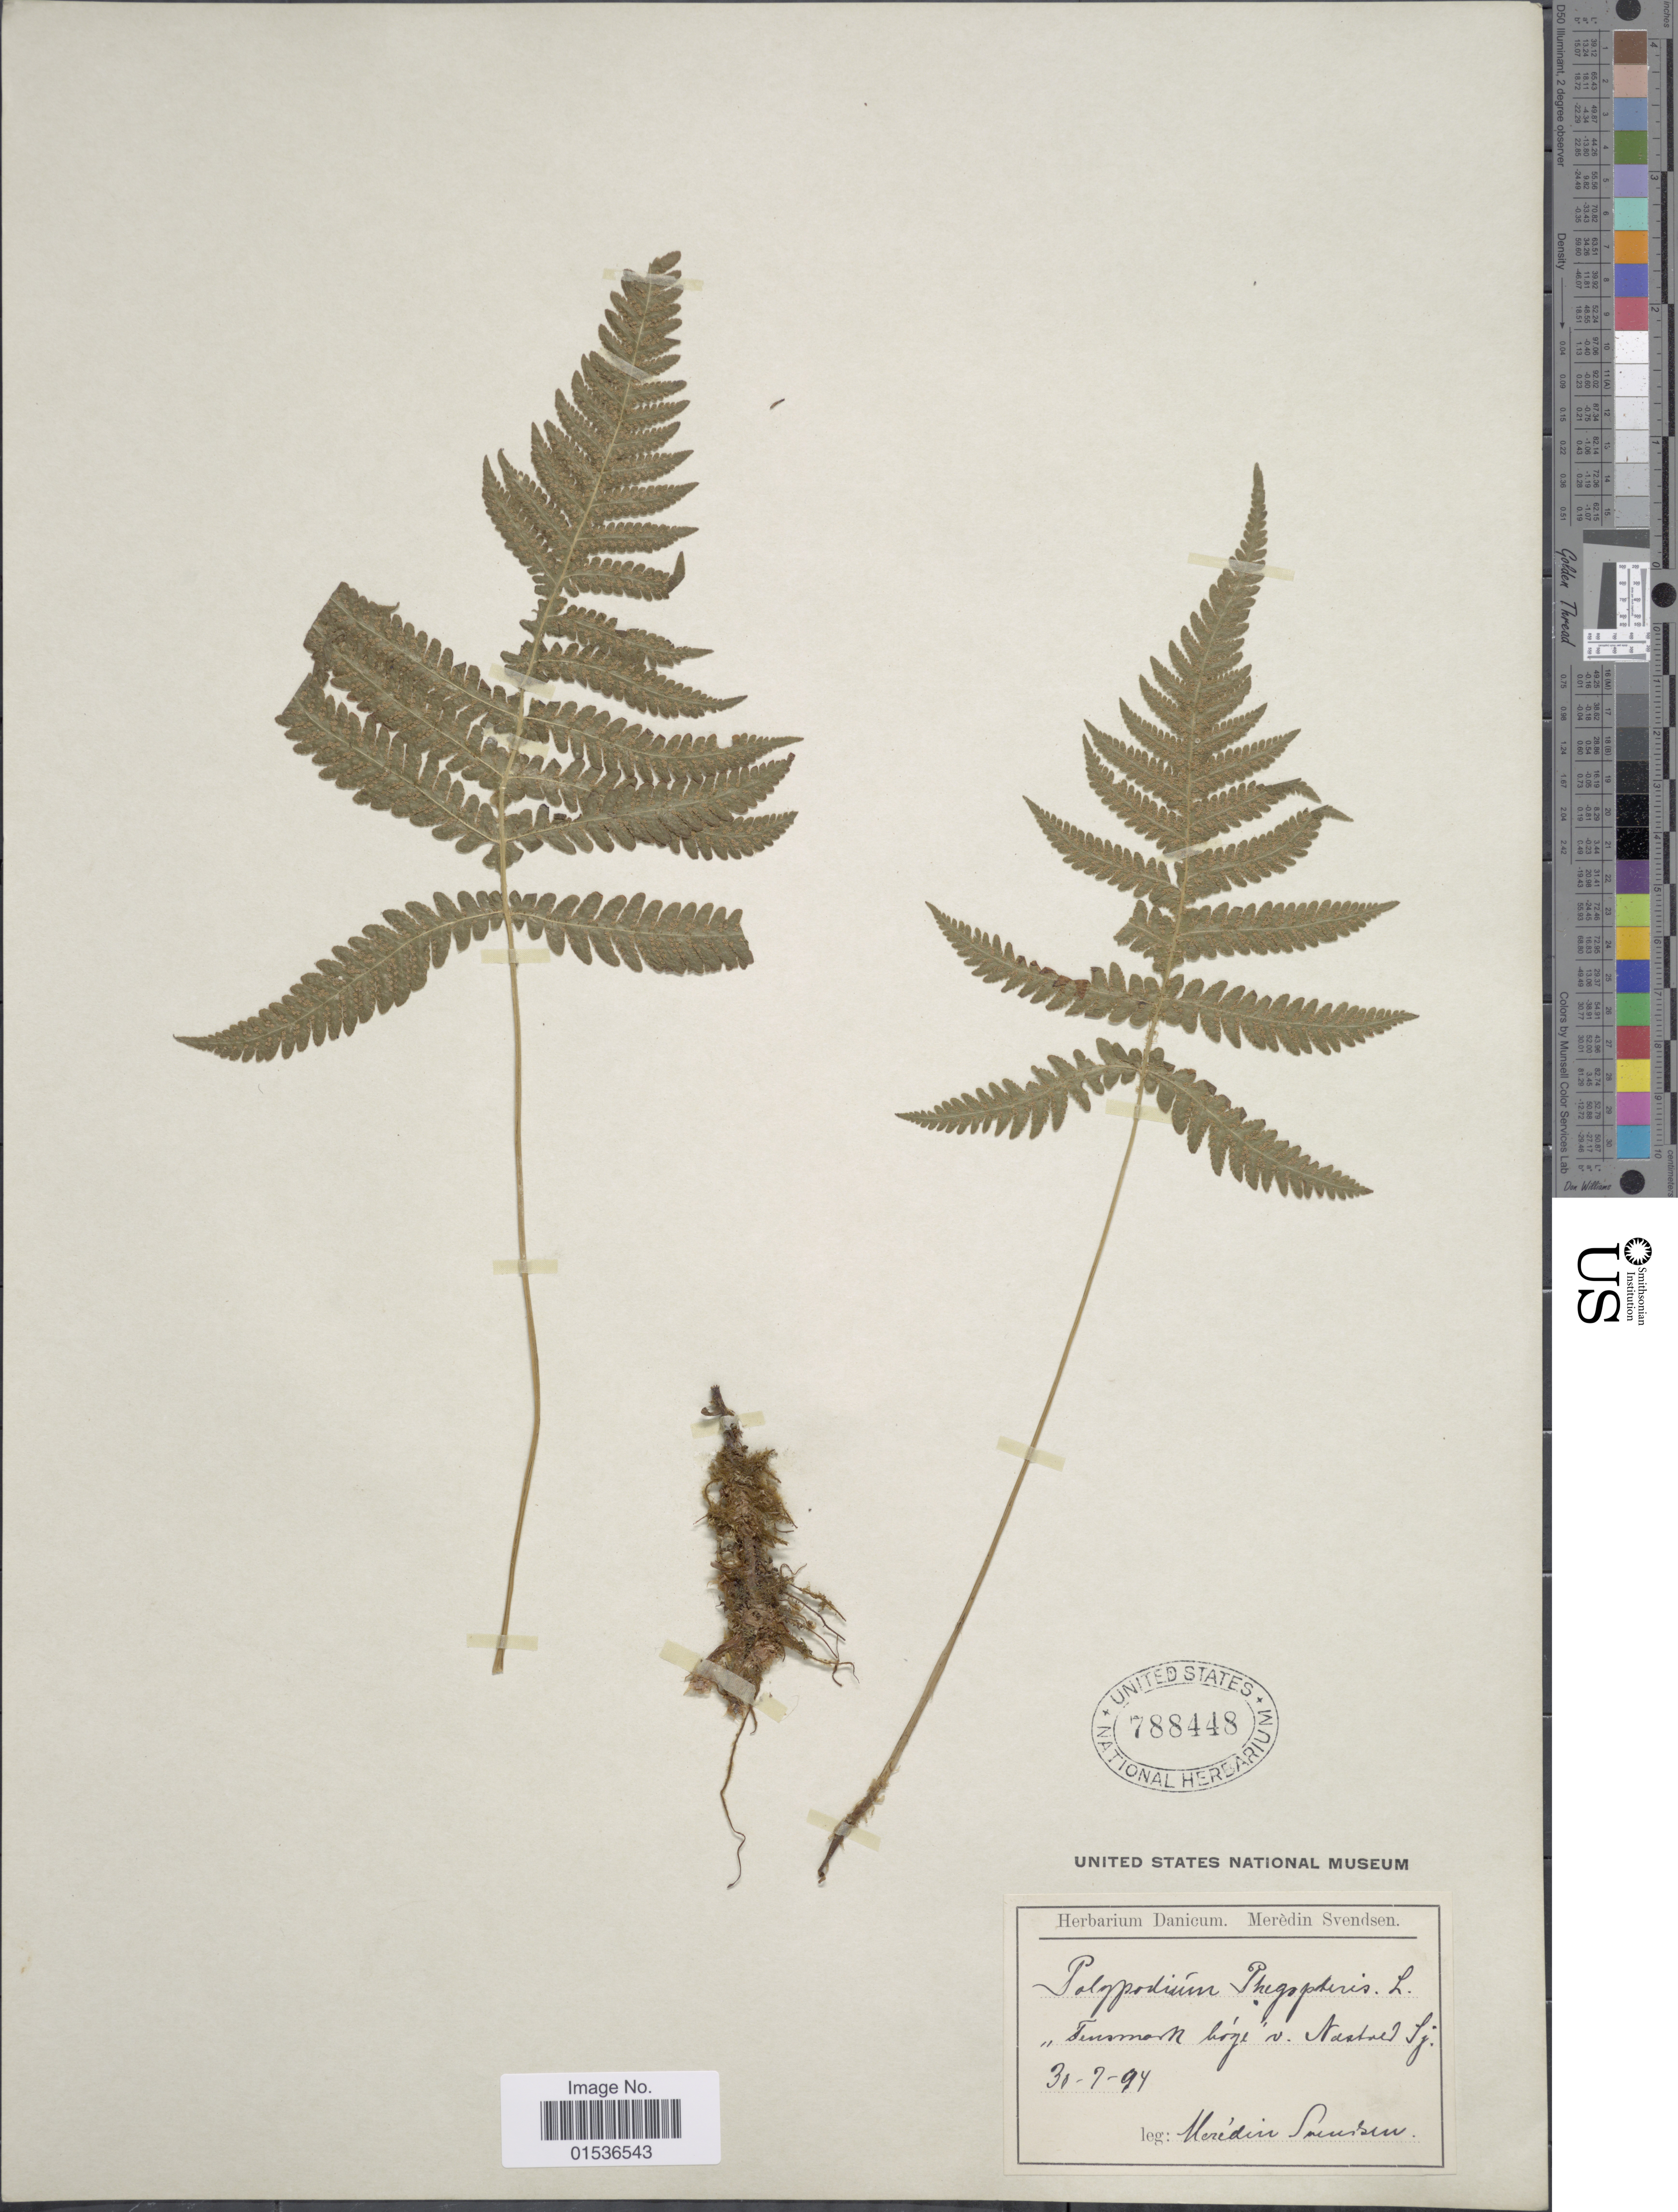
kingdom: Plantae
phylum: Tracheophyta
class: Polypodiopsida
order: Polypodiales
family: Thelypteridaceae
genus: Phegopteris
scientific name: Phegopteris connectilis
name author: (Michx.) Watt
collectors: M. Svendsen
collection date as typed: Transcribed d/m/y: 30/7/94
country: Denmark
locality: Tensmark hoge v. Nast[illegible text] Sj.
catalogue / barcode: US 788448